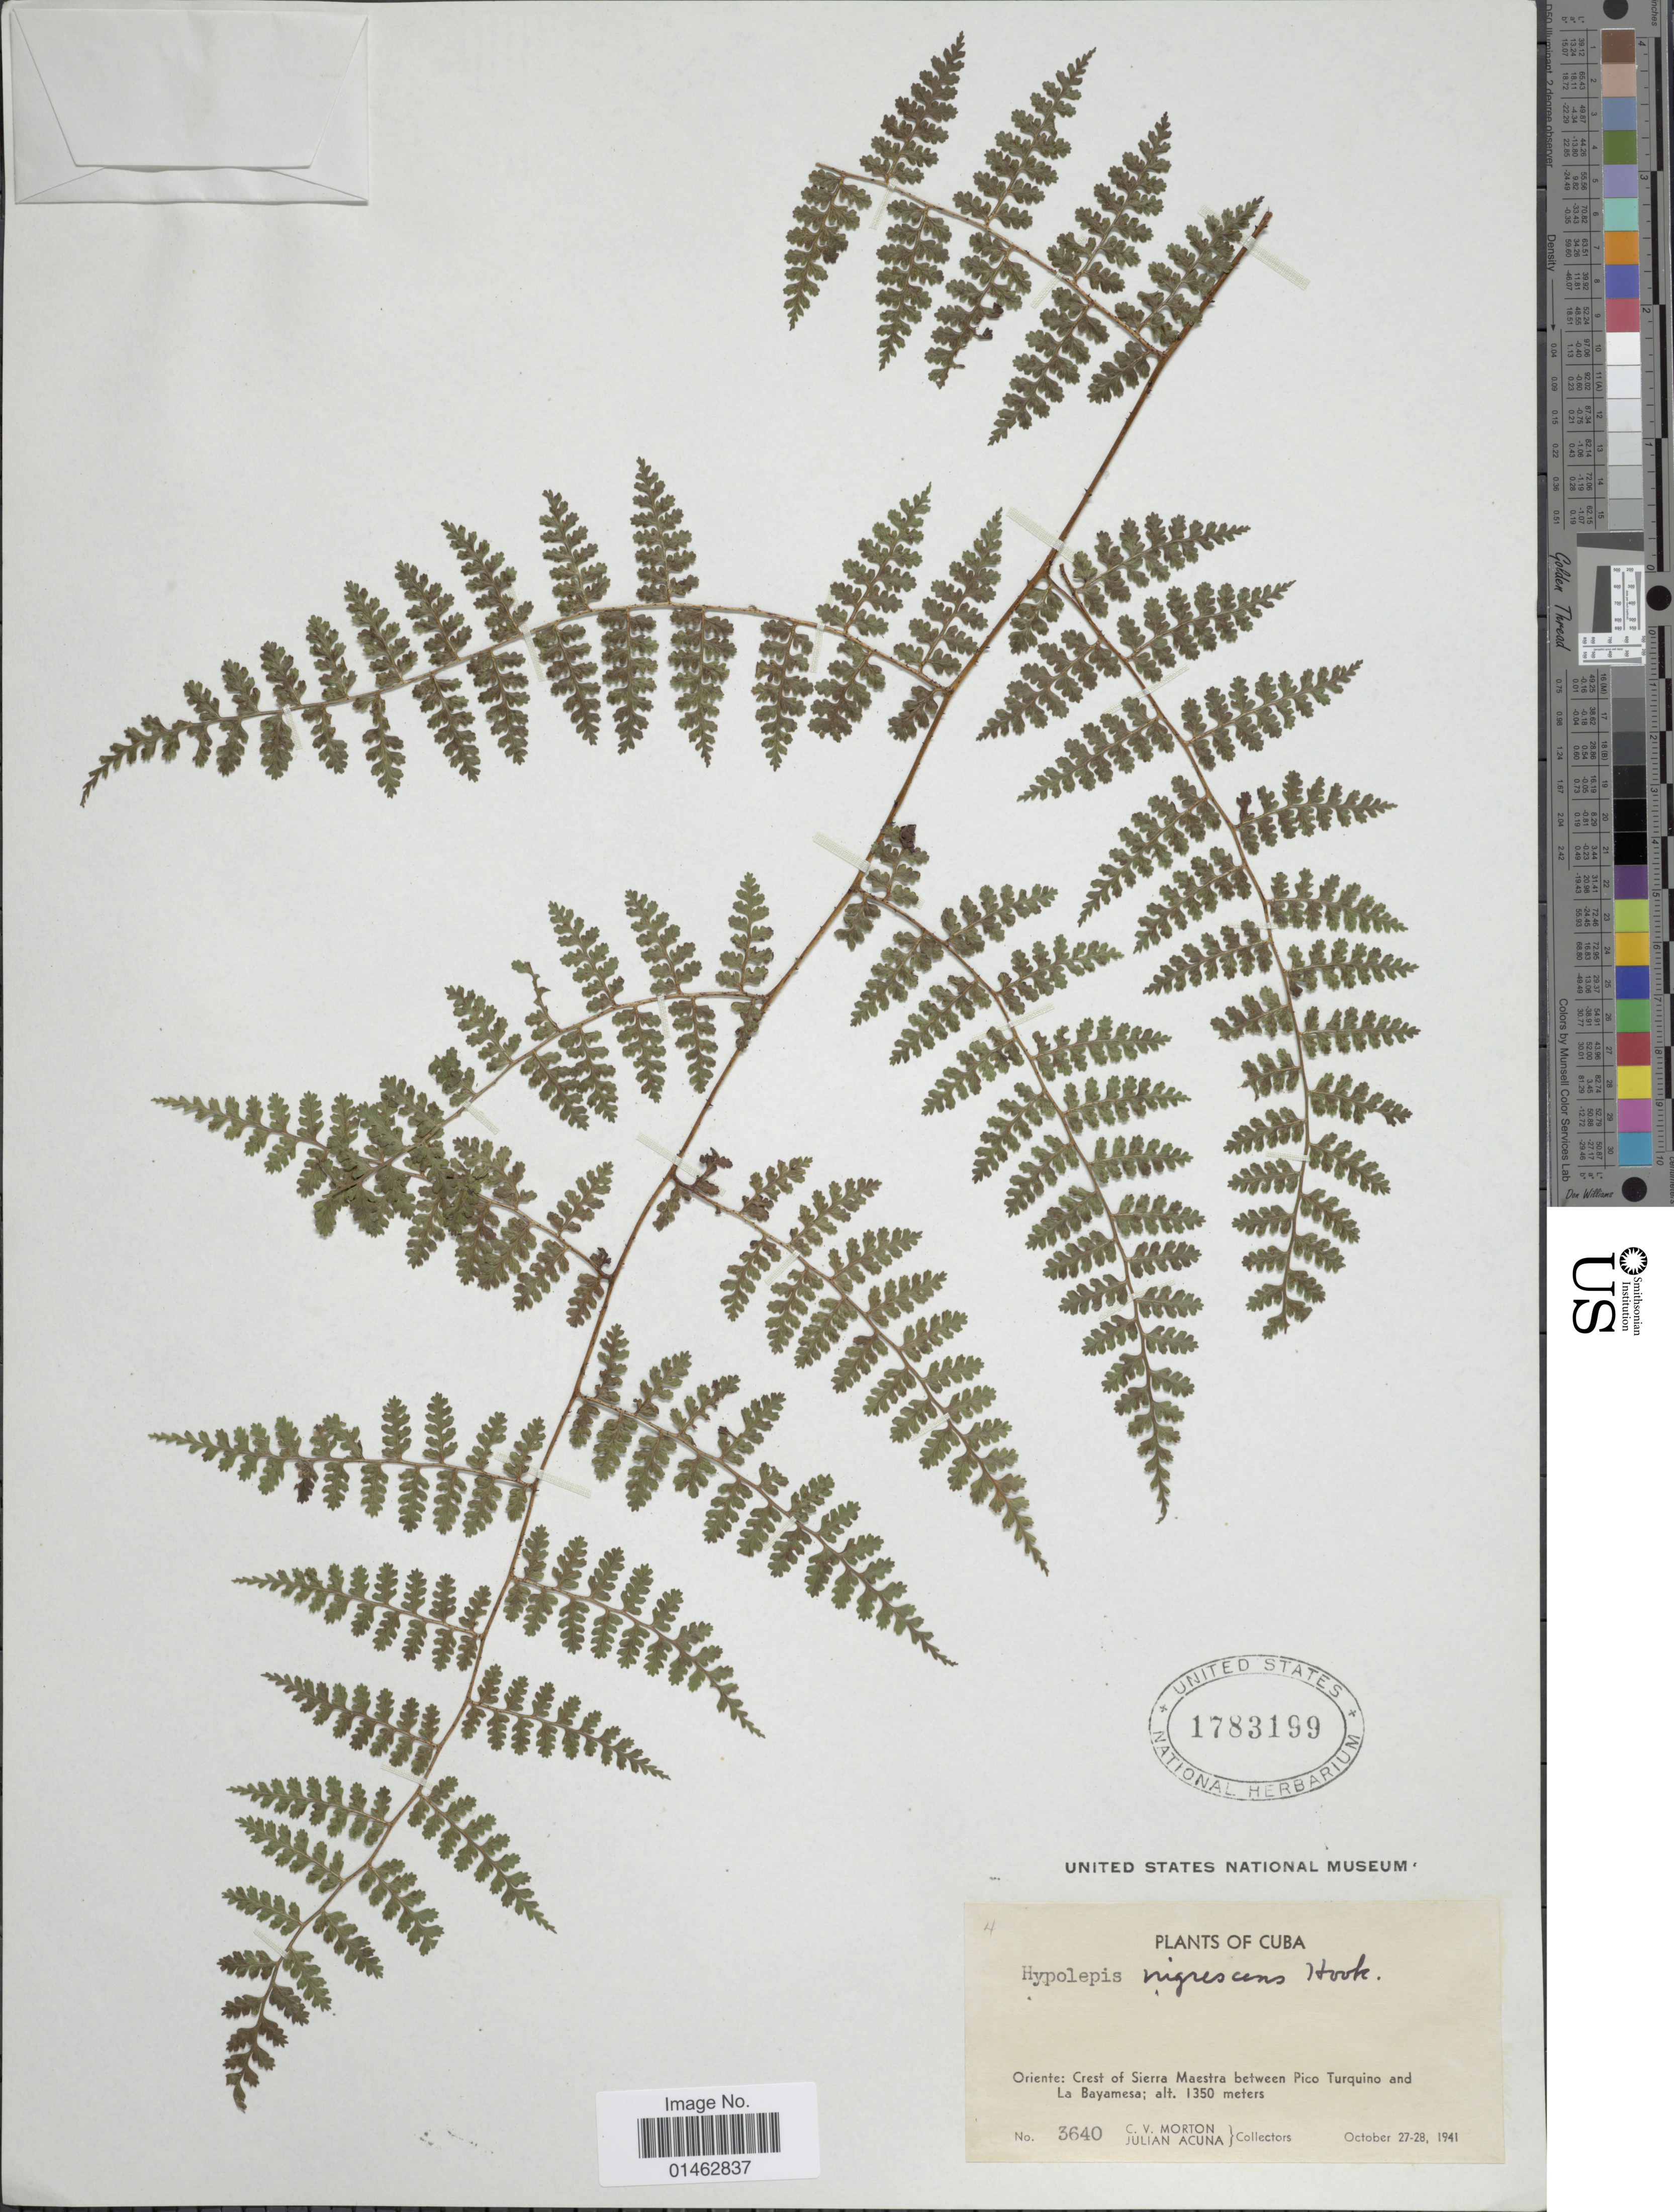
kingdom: Plantae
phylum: Tracheophyta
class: Polypodiopsida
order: Polypodiales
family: Dennstaedtiaceae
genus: Hypolepis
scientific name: Hypolepis nigrescens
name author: Hook.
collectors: C. V. Morton & J. B. Acuña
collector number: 3640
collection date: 1941-10-27/1941-10-28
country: Cuba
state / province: Oriente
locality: Crest of Sierra Maestra between Pico Turquino and La Bayamesa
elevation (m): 1350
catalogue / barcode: US 1783199